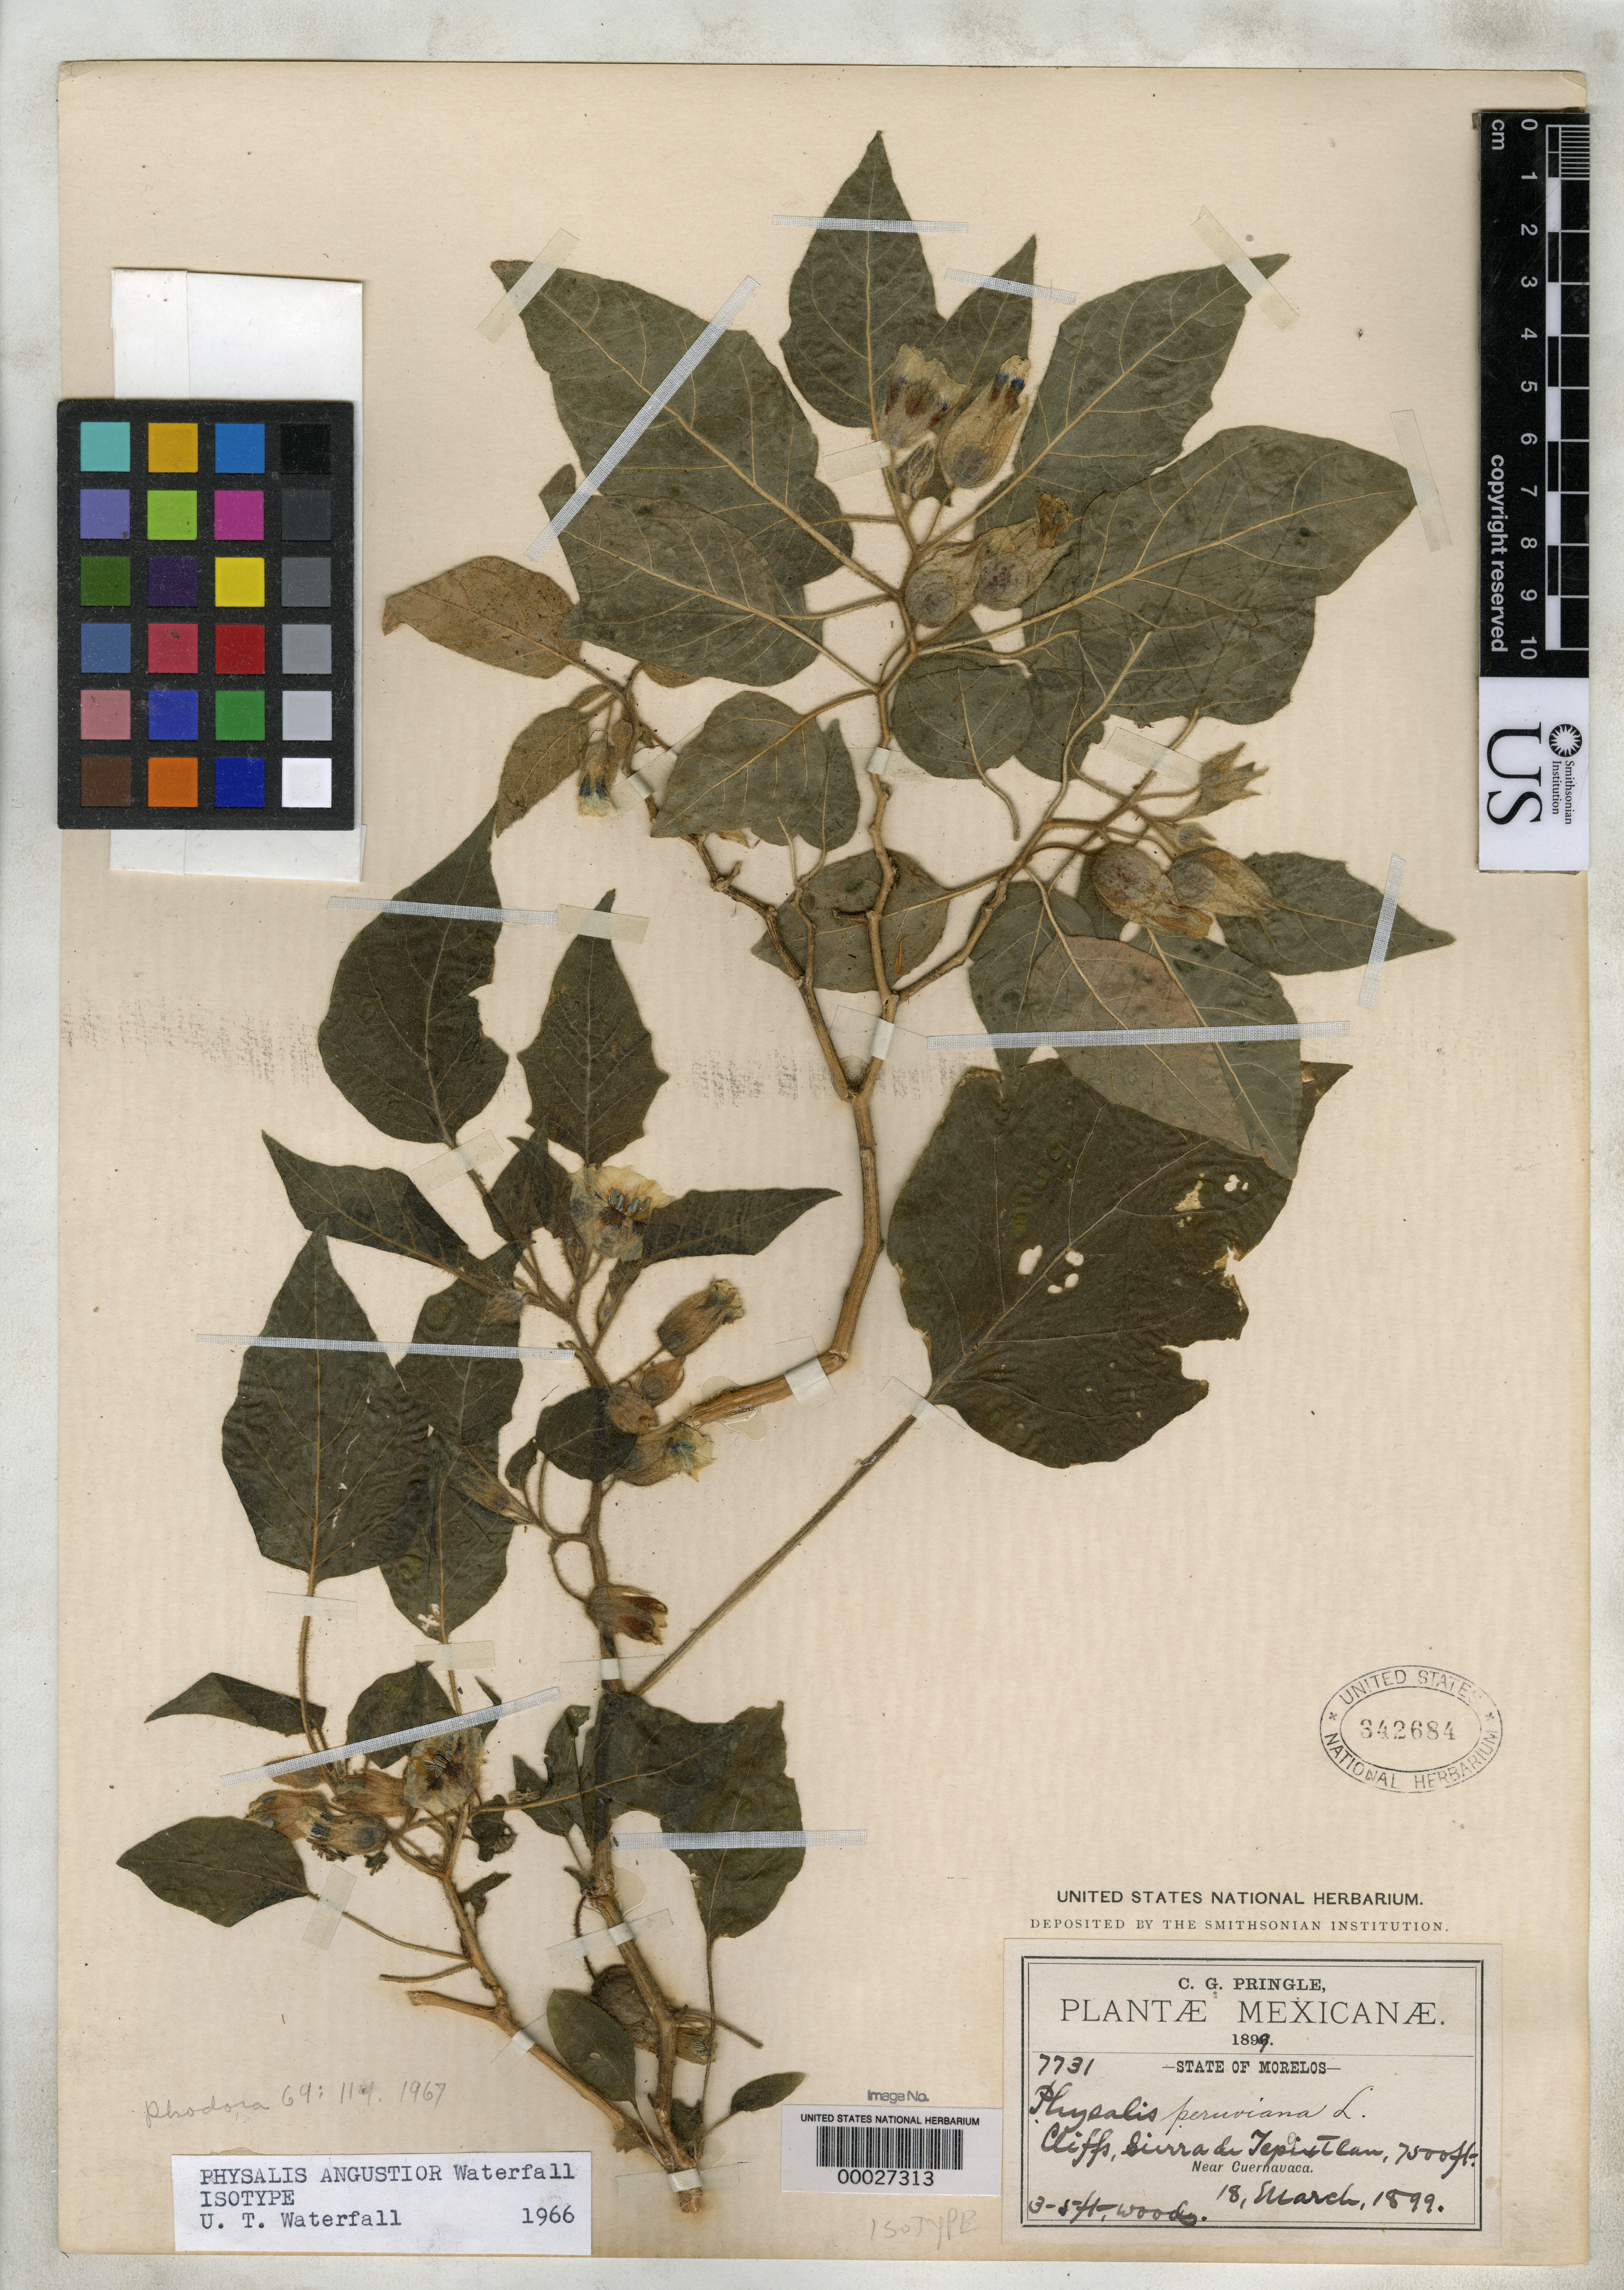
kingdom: Plantae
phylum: Tracheophyta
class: Magnoliopsida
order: Solanales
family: Solanaceae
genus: Physalis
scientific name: Physalis angustior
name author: Waterf.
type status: Isotype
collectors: C. G. Pringle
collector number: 7731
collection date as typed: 18 Mar 1899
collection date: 1899-03-18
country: Mexico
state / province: Morelos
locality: Sierra de Tepoxtlan, near Cuernavaca; alt. 7500 ft.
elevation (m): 2286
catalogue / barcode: US 342684